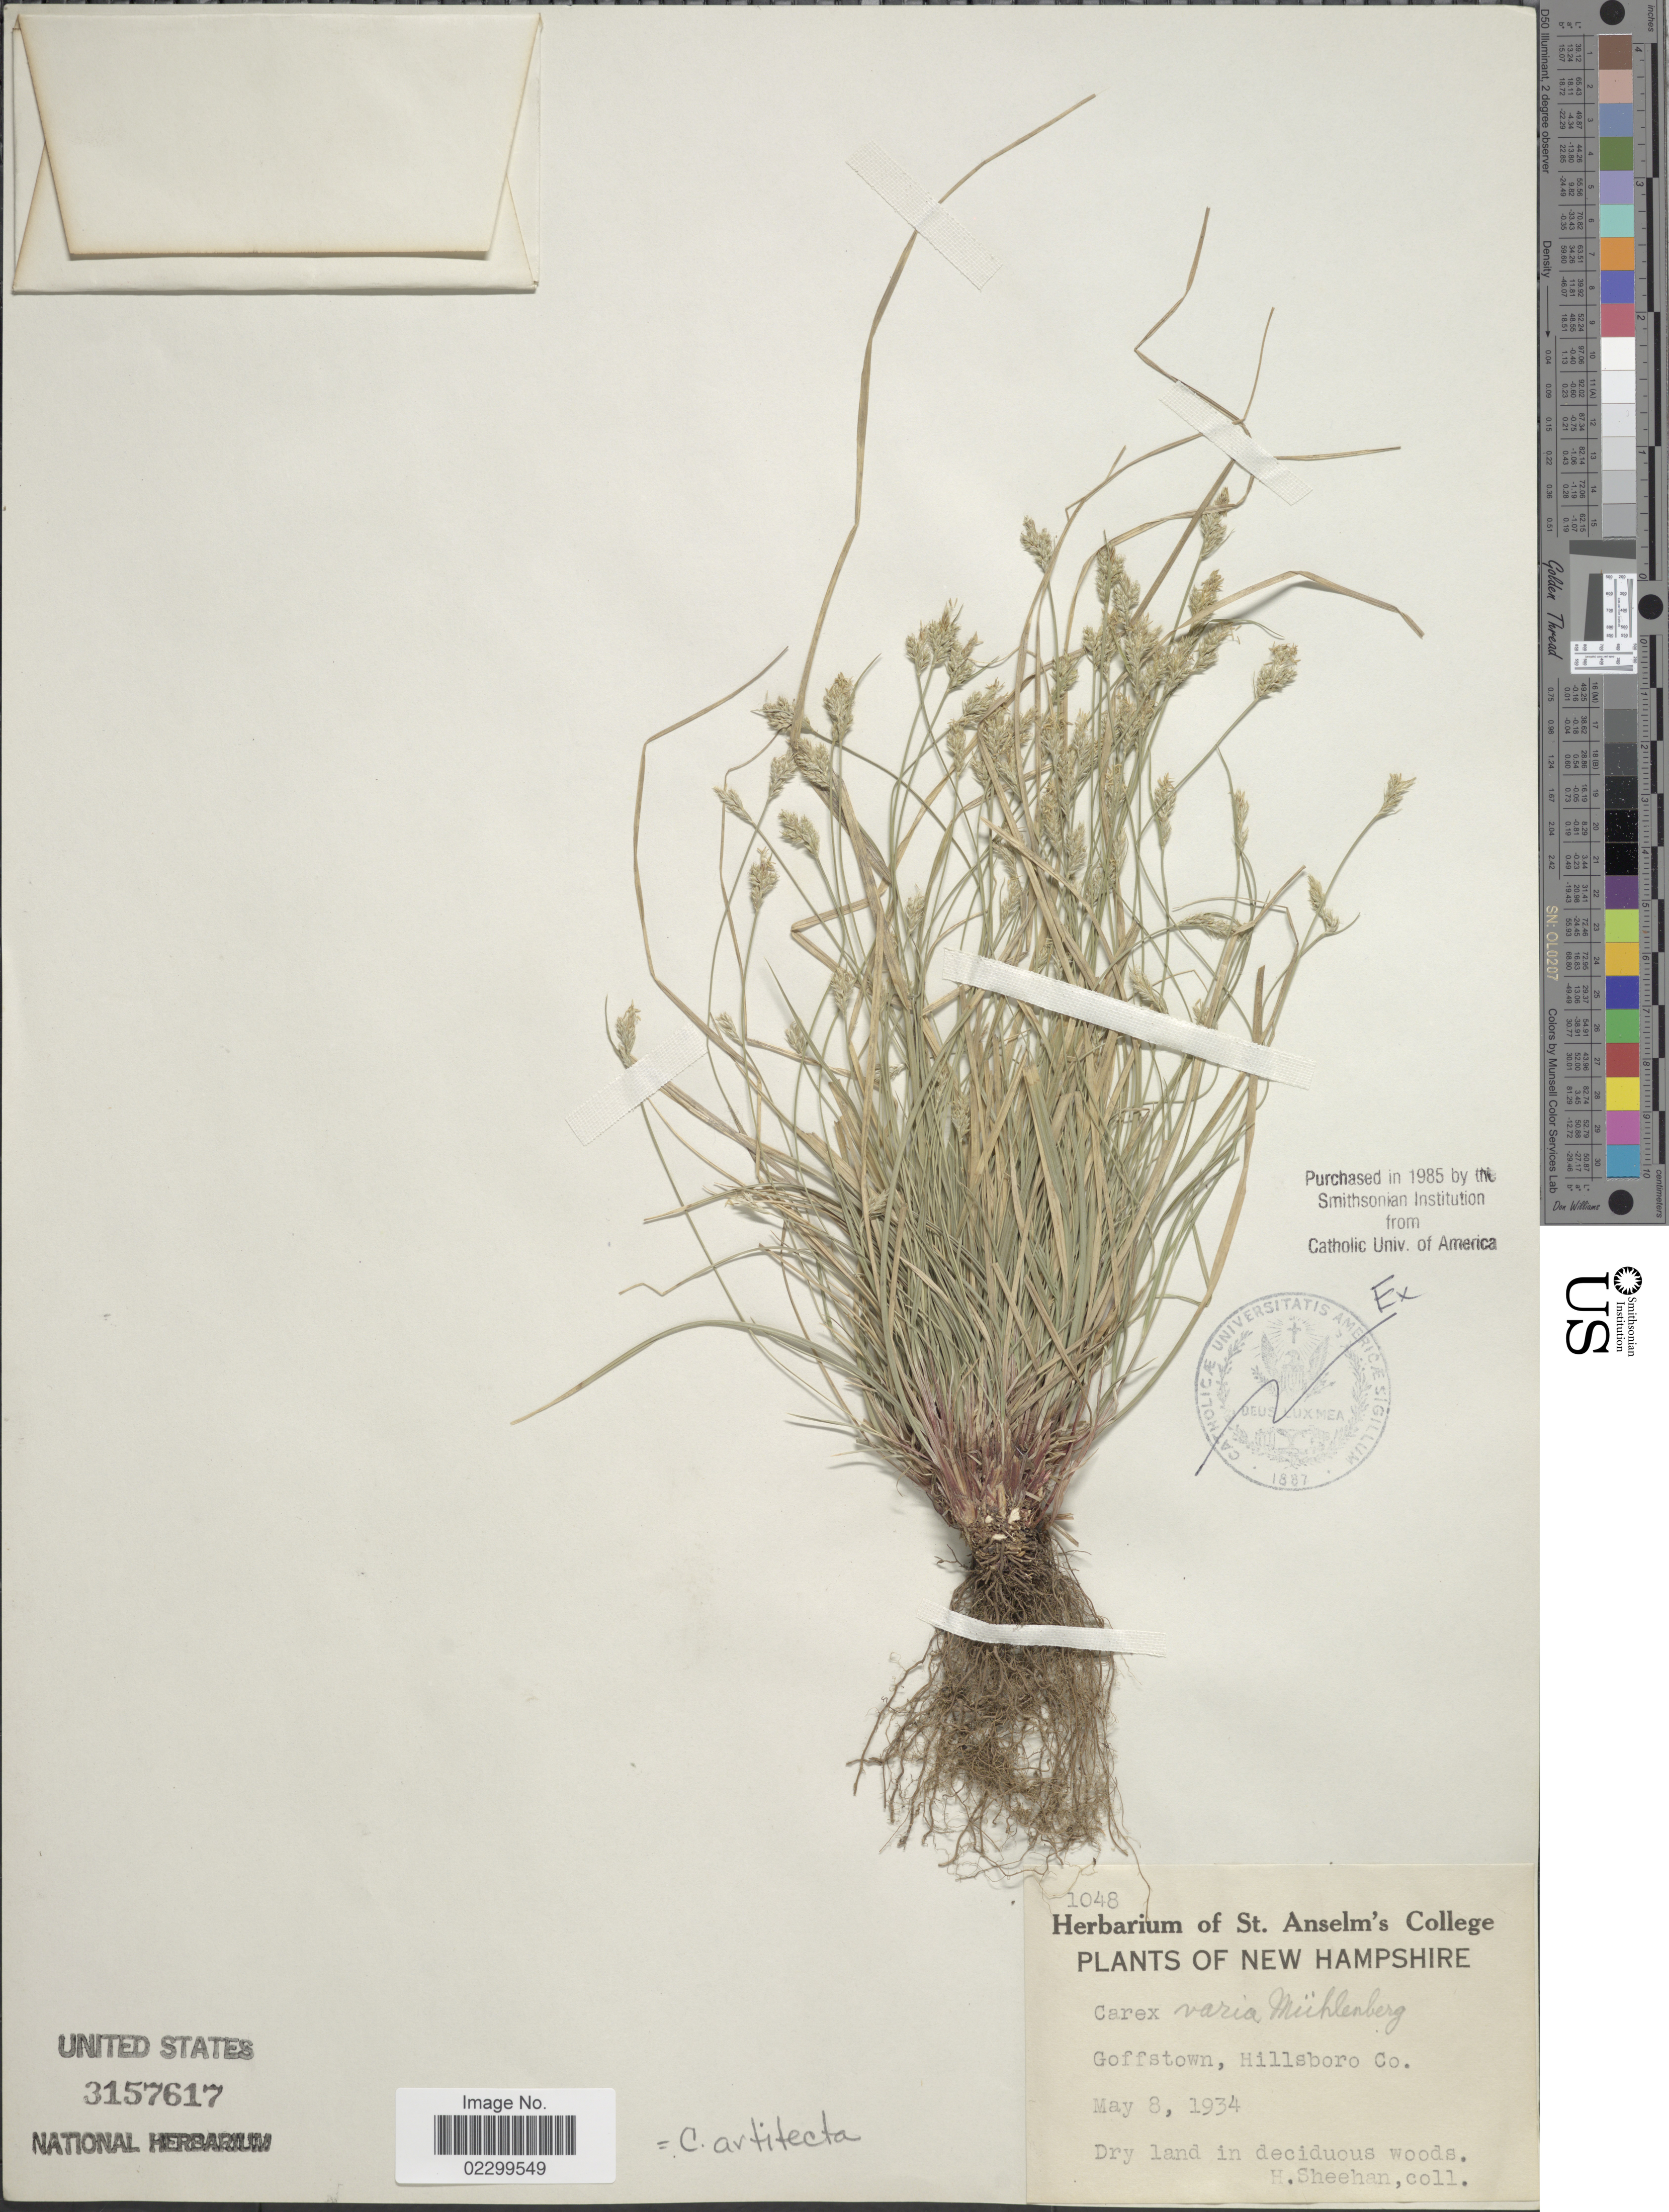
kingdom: Plantae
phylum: Tracheophyta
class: Liliopsida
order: Poales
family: Cyperaceae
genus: Carex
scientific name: Carex albicans var. albicans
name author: Willd. ex Spreng.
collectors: H. Sheehan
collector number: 1048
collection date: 1934-05-08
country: United States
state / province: New Hampshire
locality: Goffstown, Hillsboro Co.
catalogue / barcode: US 3157617